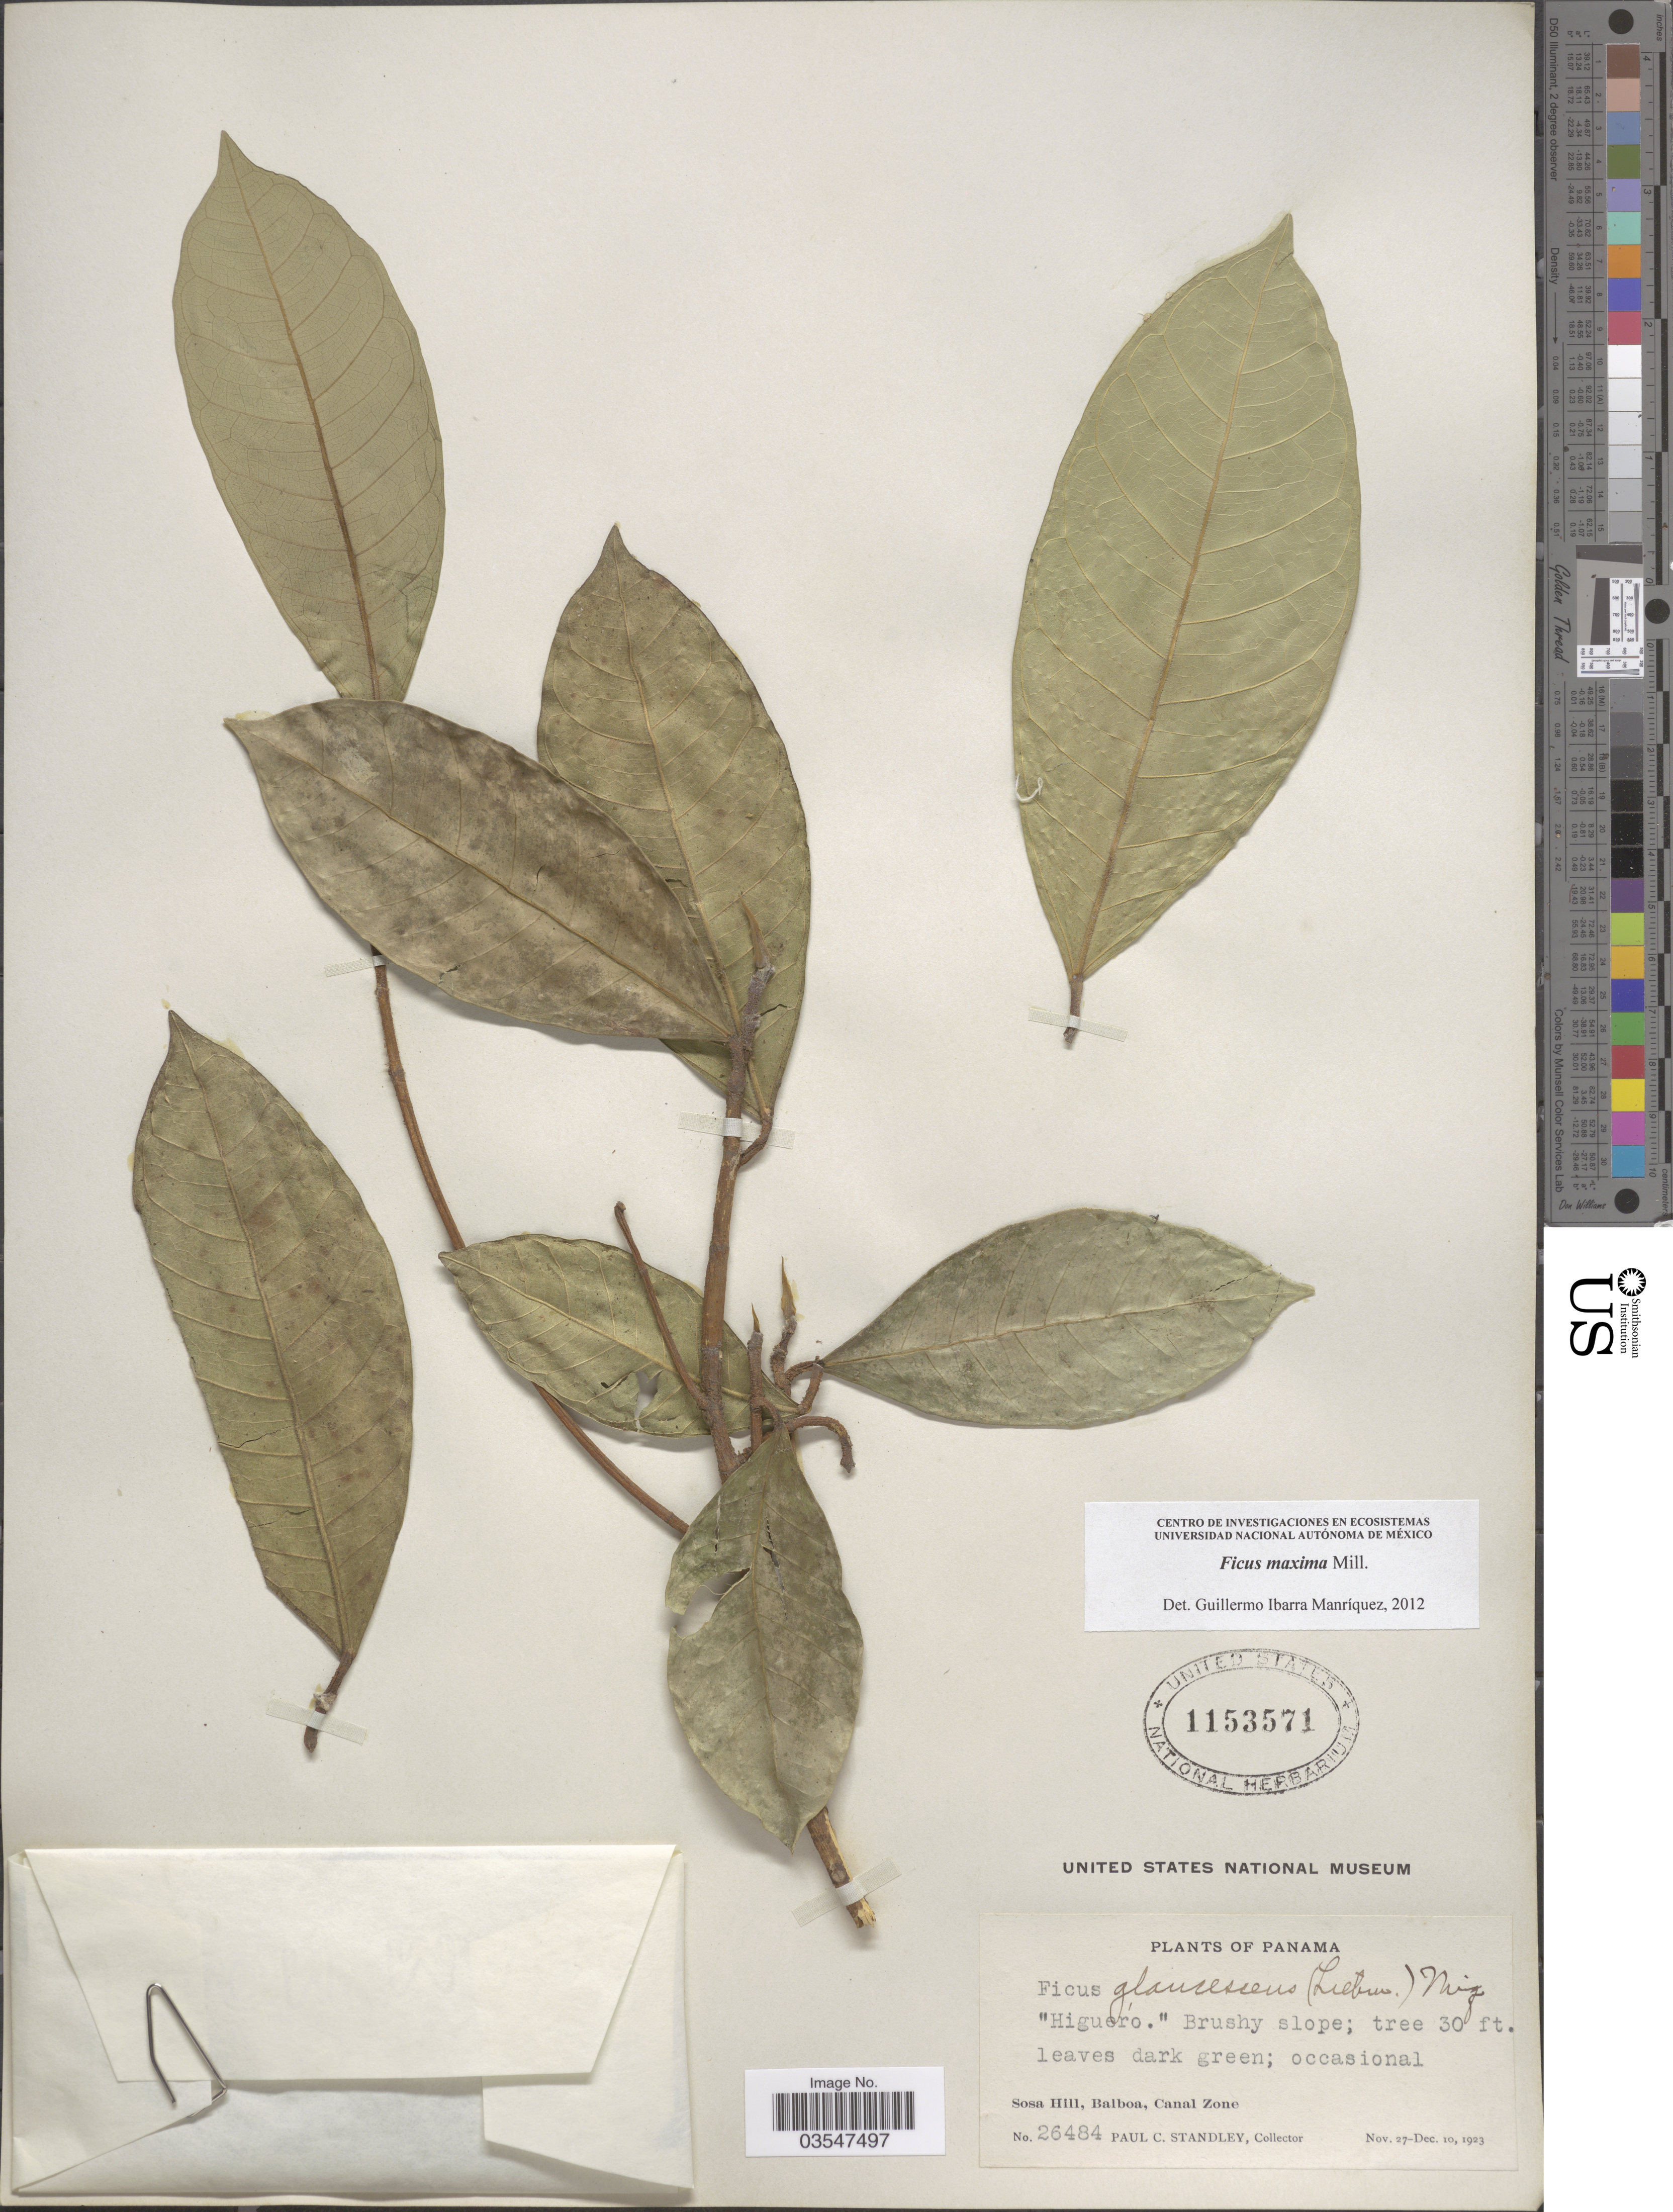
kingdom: Plantae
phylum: Tracheophyta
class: Magnoliopsida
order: Rosales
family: Moraceae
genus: Ficus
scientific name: Ficus maxima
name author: Mill.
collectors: P. C. Standley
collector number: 26484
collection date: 1923-11-27/1923-12-10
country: Panama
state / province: Colón / Panamá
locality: Sosa Hill, Balboa, Canal Zone.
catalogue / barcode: US 1153571